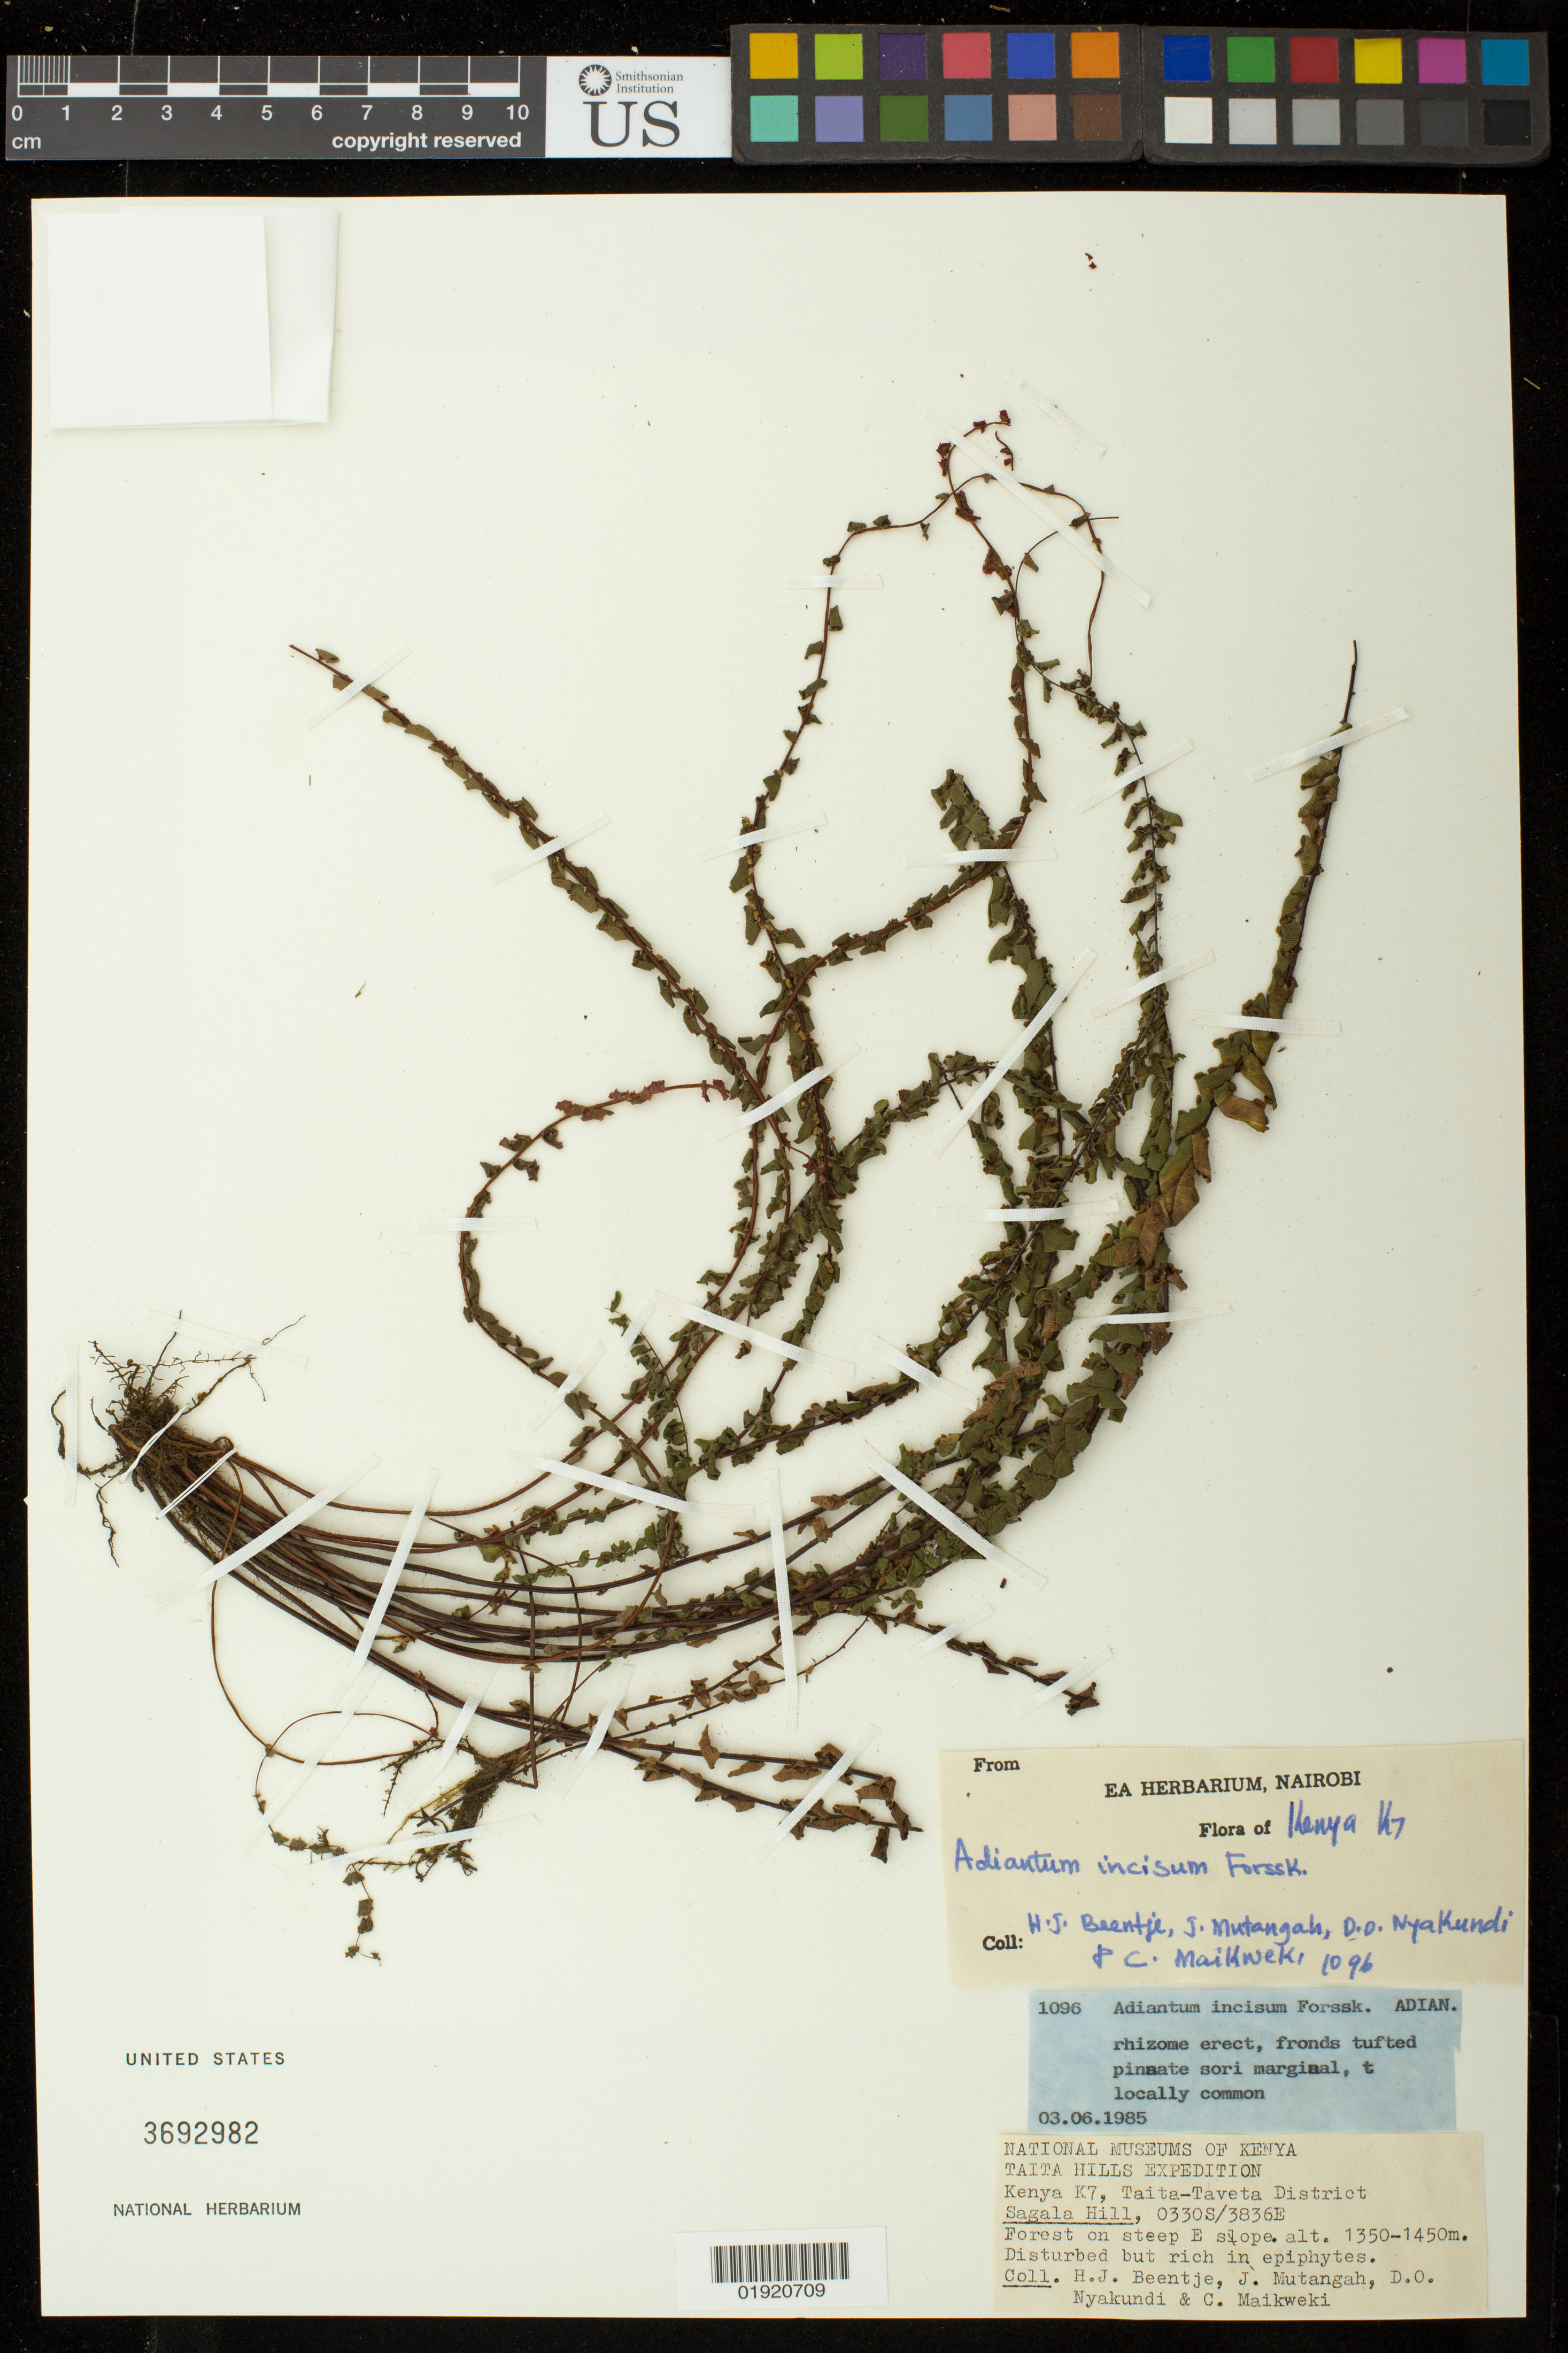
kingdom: Plantae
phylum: Tracheophyta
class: Polypodiopsida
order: Polypodiales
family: Pteridaceae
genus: Adiantum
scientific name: Adiantum incisum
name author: Forssk.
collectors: H. J. Beentje, J. Mutangah, D. Nyakundi & C. Maikweki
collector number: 1096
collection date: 1985-06-03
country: Kenya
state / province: Taita Taveta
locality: Kenya K7, Taita-Taveta District. Taita Hills. Sagala Hill.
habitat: Forest on steep E slope. Disturbed but rich in epiphytes.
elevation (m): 1350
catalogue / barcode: US 3692982